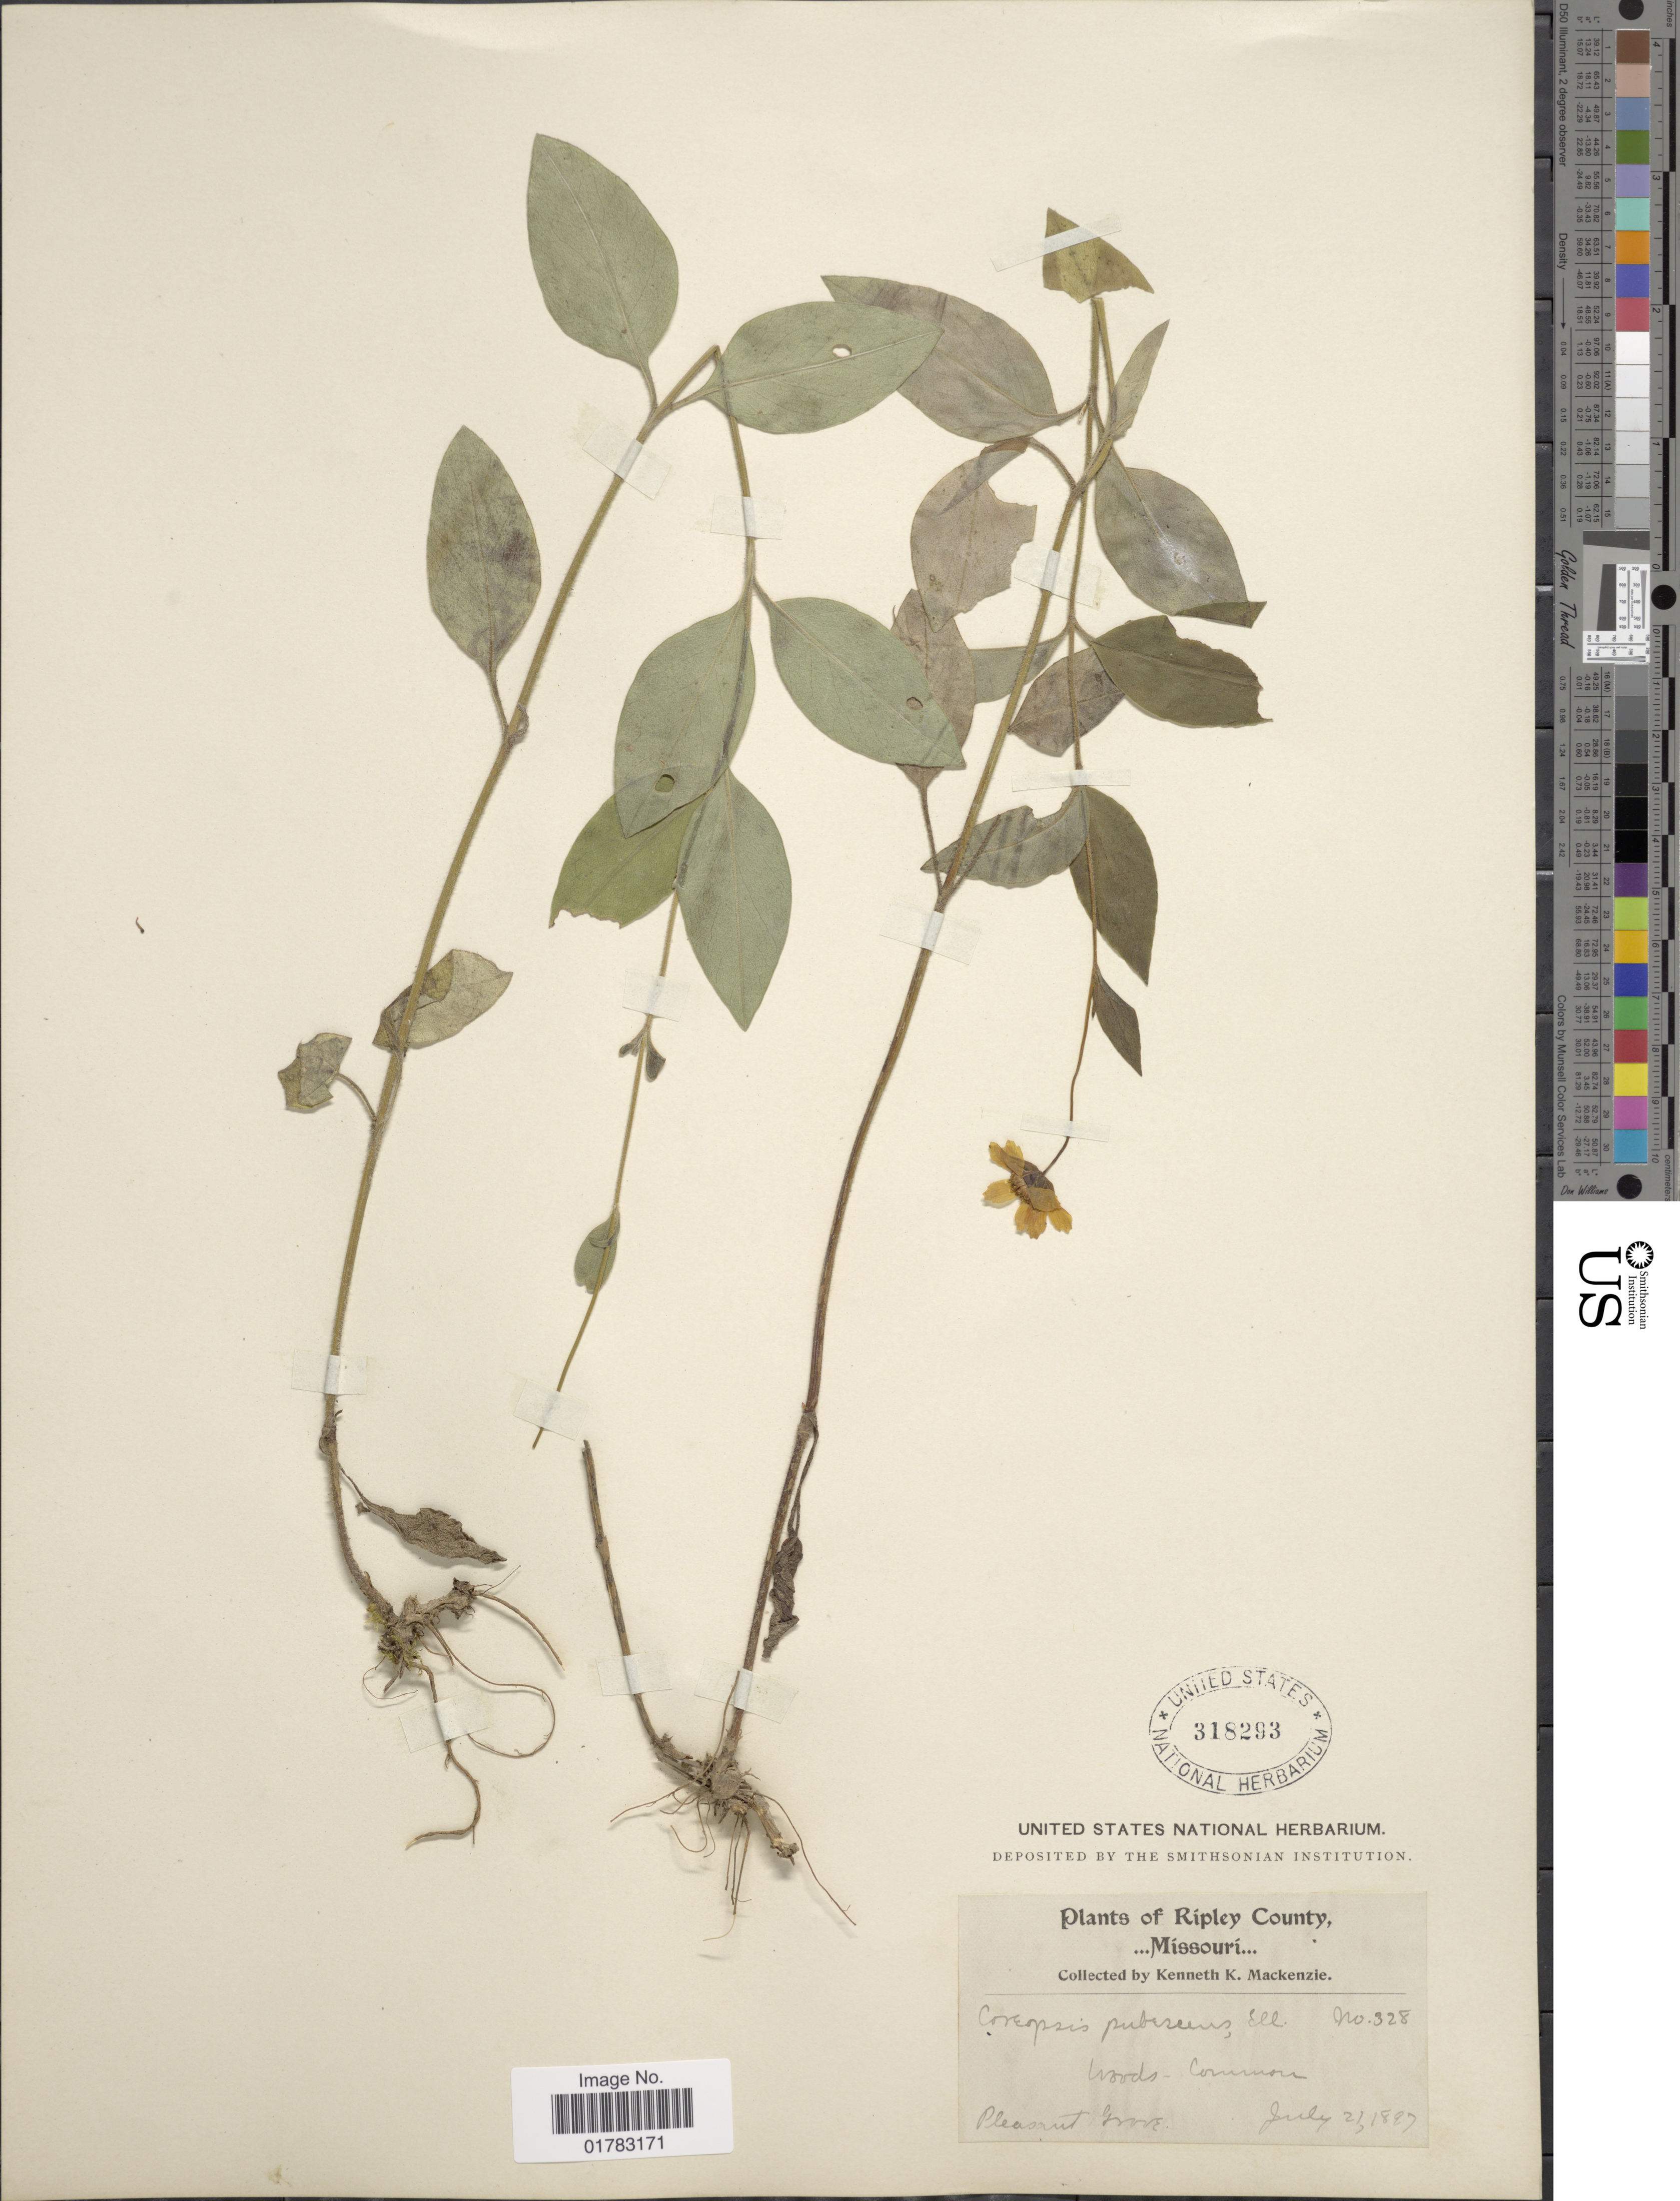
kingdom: Plantae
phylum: Tracheophyta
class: Magnoliopsida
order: Asterales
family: Asteraceae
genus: Coreopsis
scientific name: Coreopsis pubescens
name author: Elliott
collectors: K. K. Mackenzie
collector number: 328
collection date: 1897-07-21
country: United States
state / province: Missouri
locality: Ripley County, woods, Pleasant Grove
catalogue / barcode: US 318293